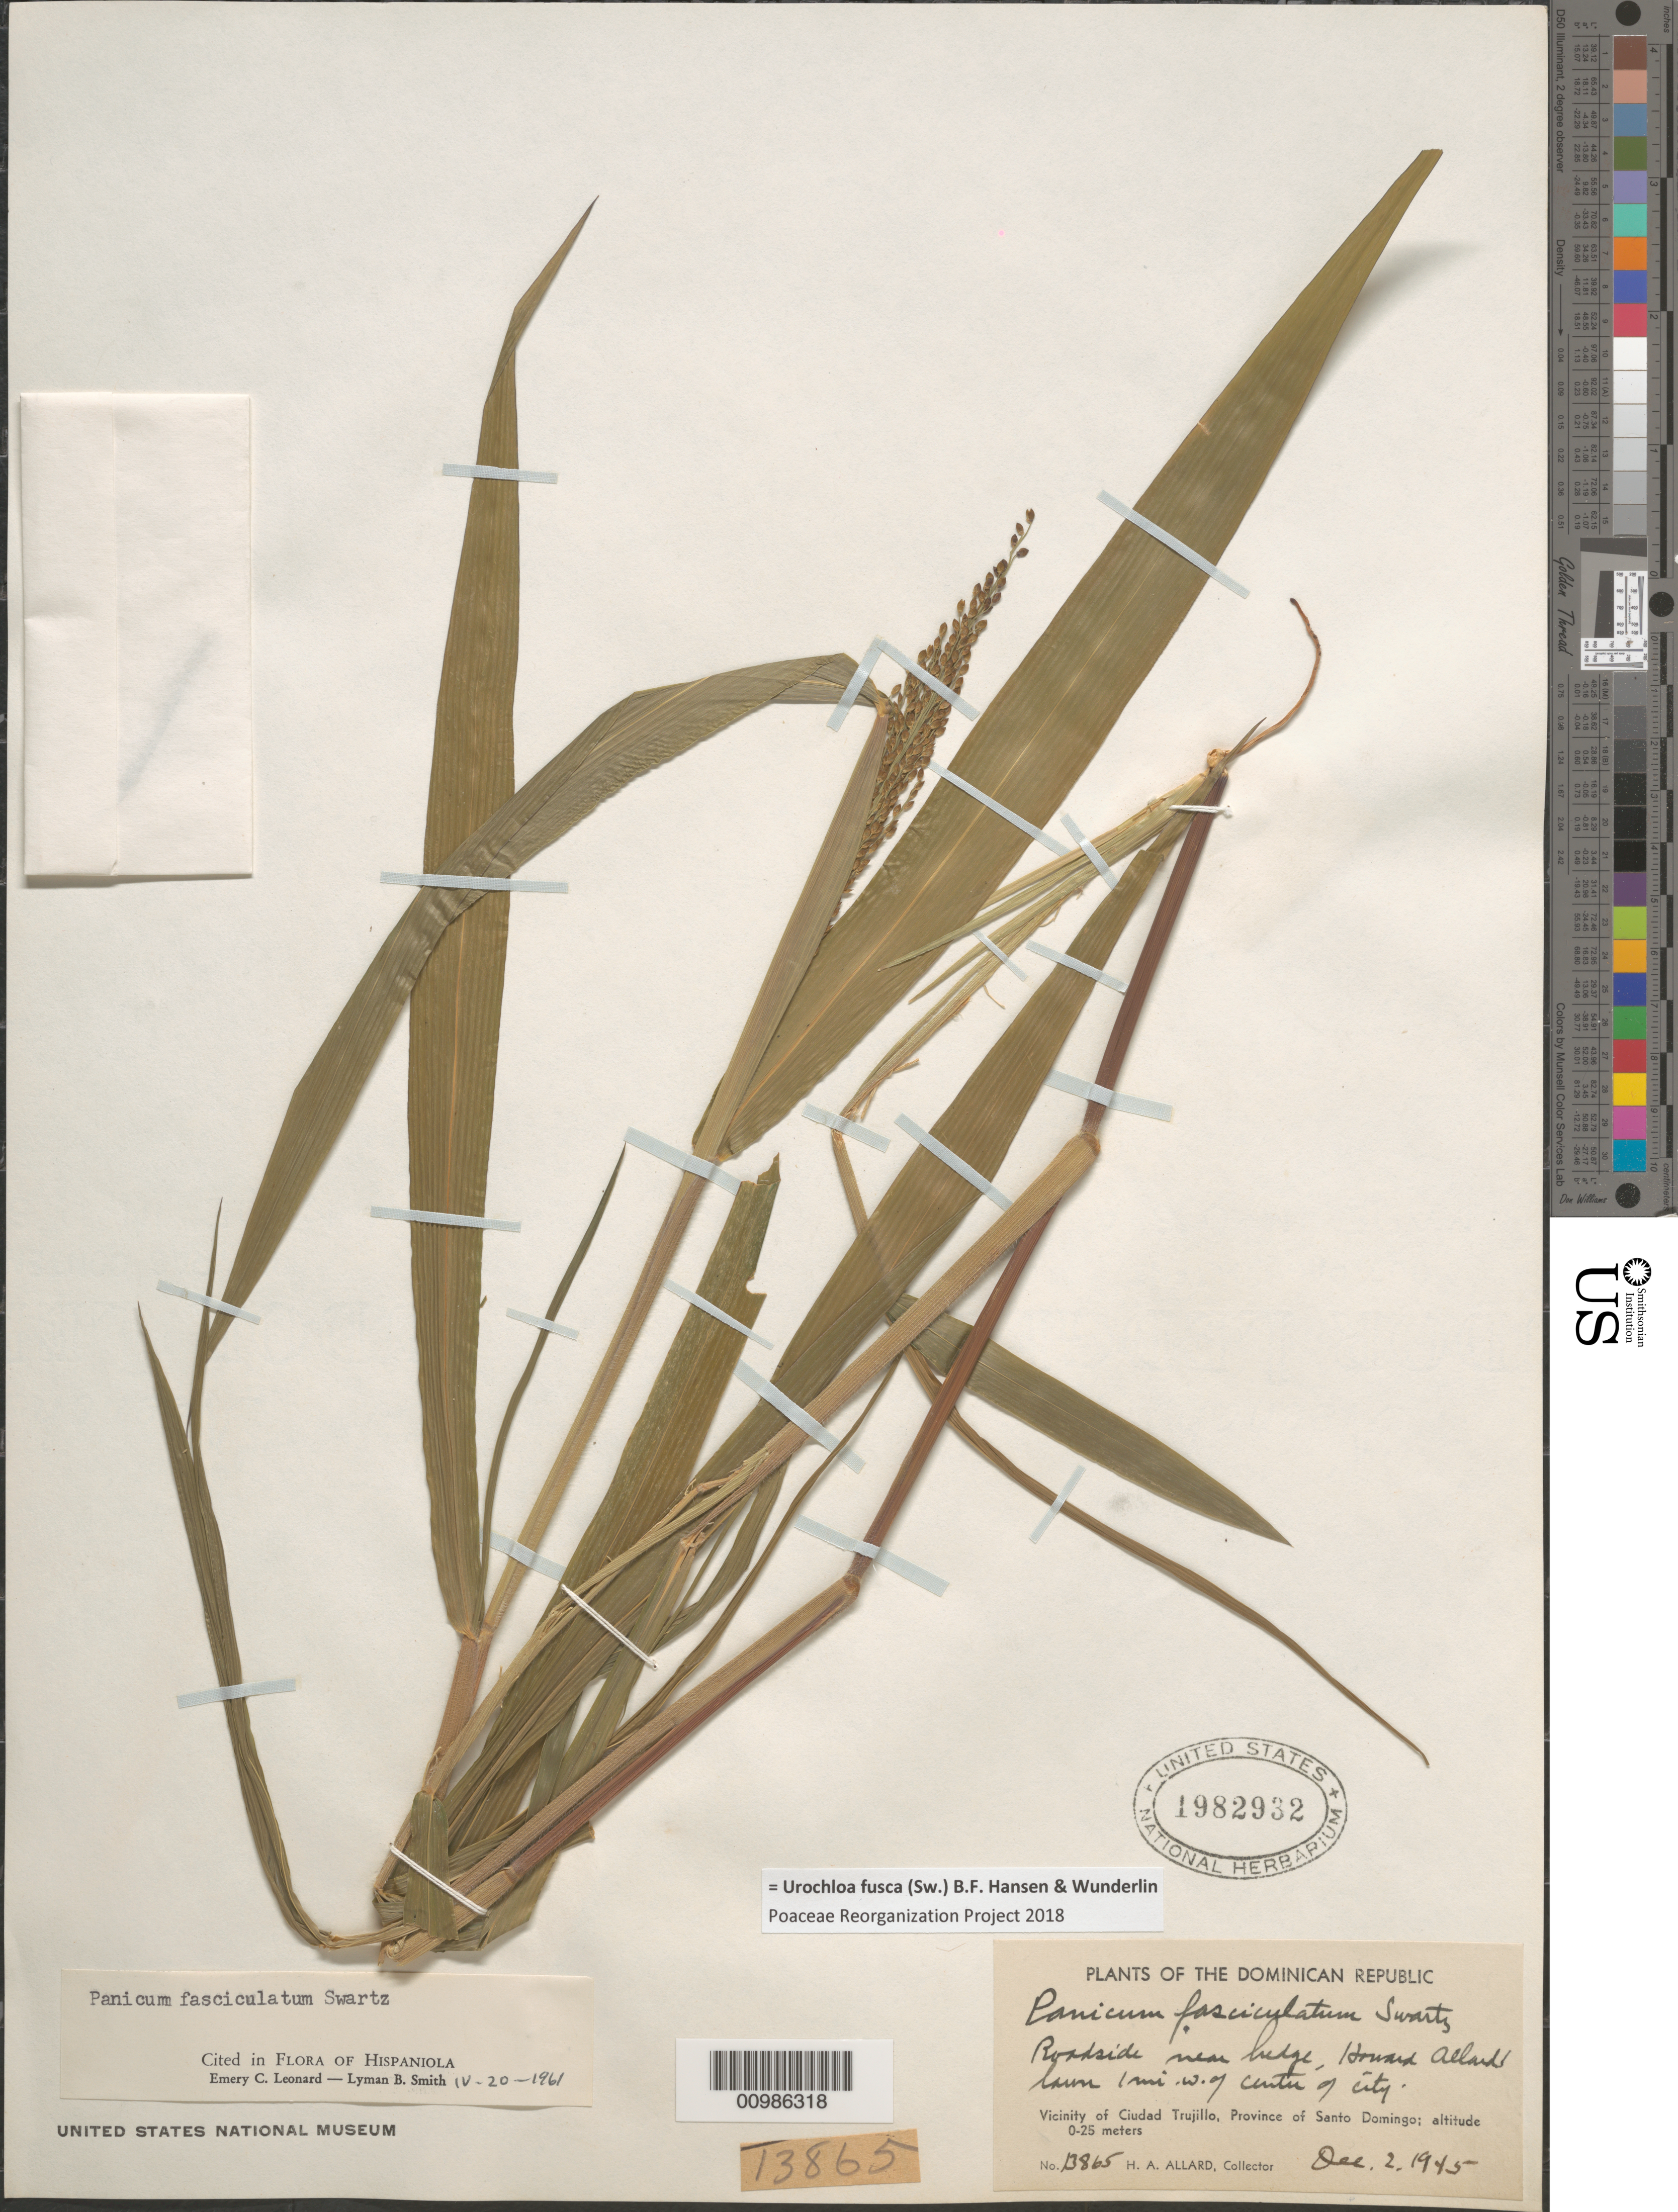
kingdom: Plantae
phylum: Tracheophyta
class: Liliopsida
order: Poales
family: Poaceae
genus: Brachiaria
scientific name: Brachiaria fasciculata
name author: (Sw.) Parodi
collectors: H. A. Allard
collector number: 13865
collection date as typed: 02 Dec 1945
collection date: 1945-12-02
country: Dominican Republic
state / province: Distrito Nacional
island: Hispaniola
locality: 1 mile west of center of Santo Domingo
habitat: roadside near bulge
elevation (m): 0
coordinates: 0 N, 0 E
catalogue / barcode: US 1982932